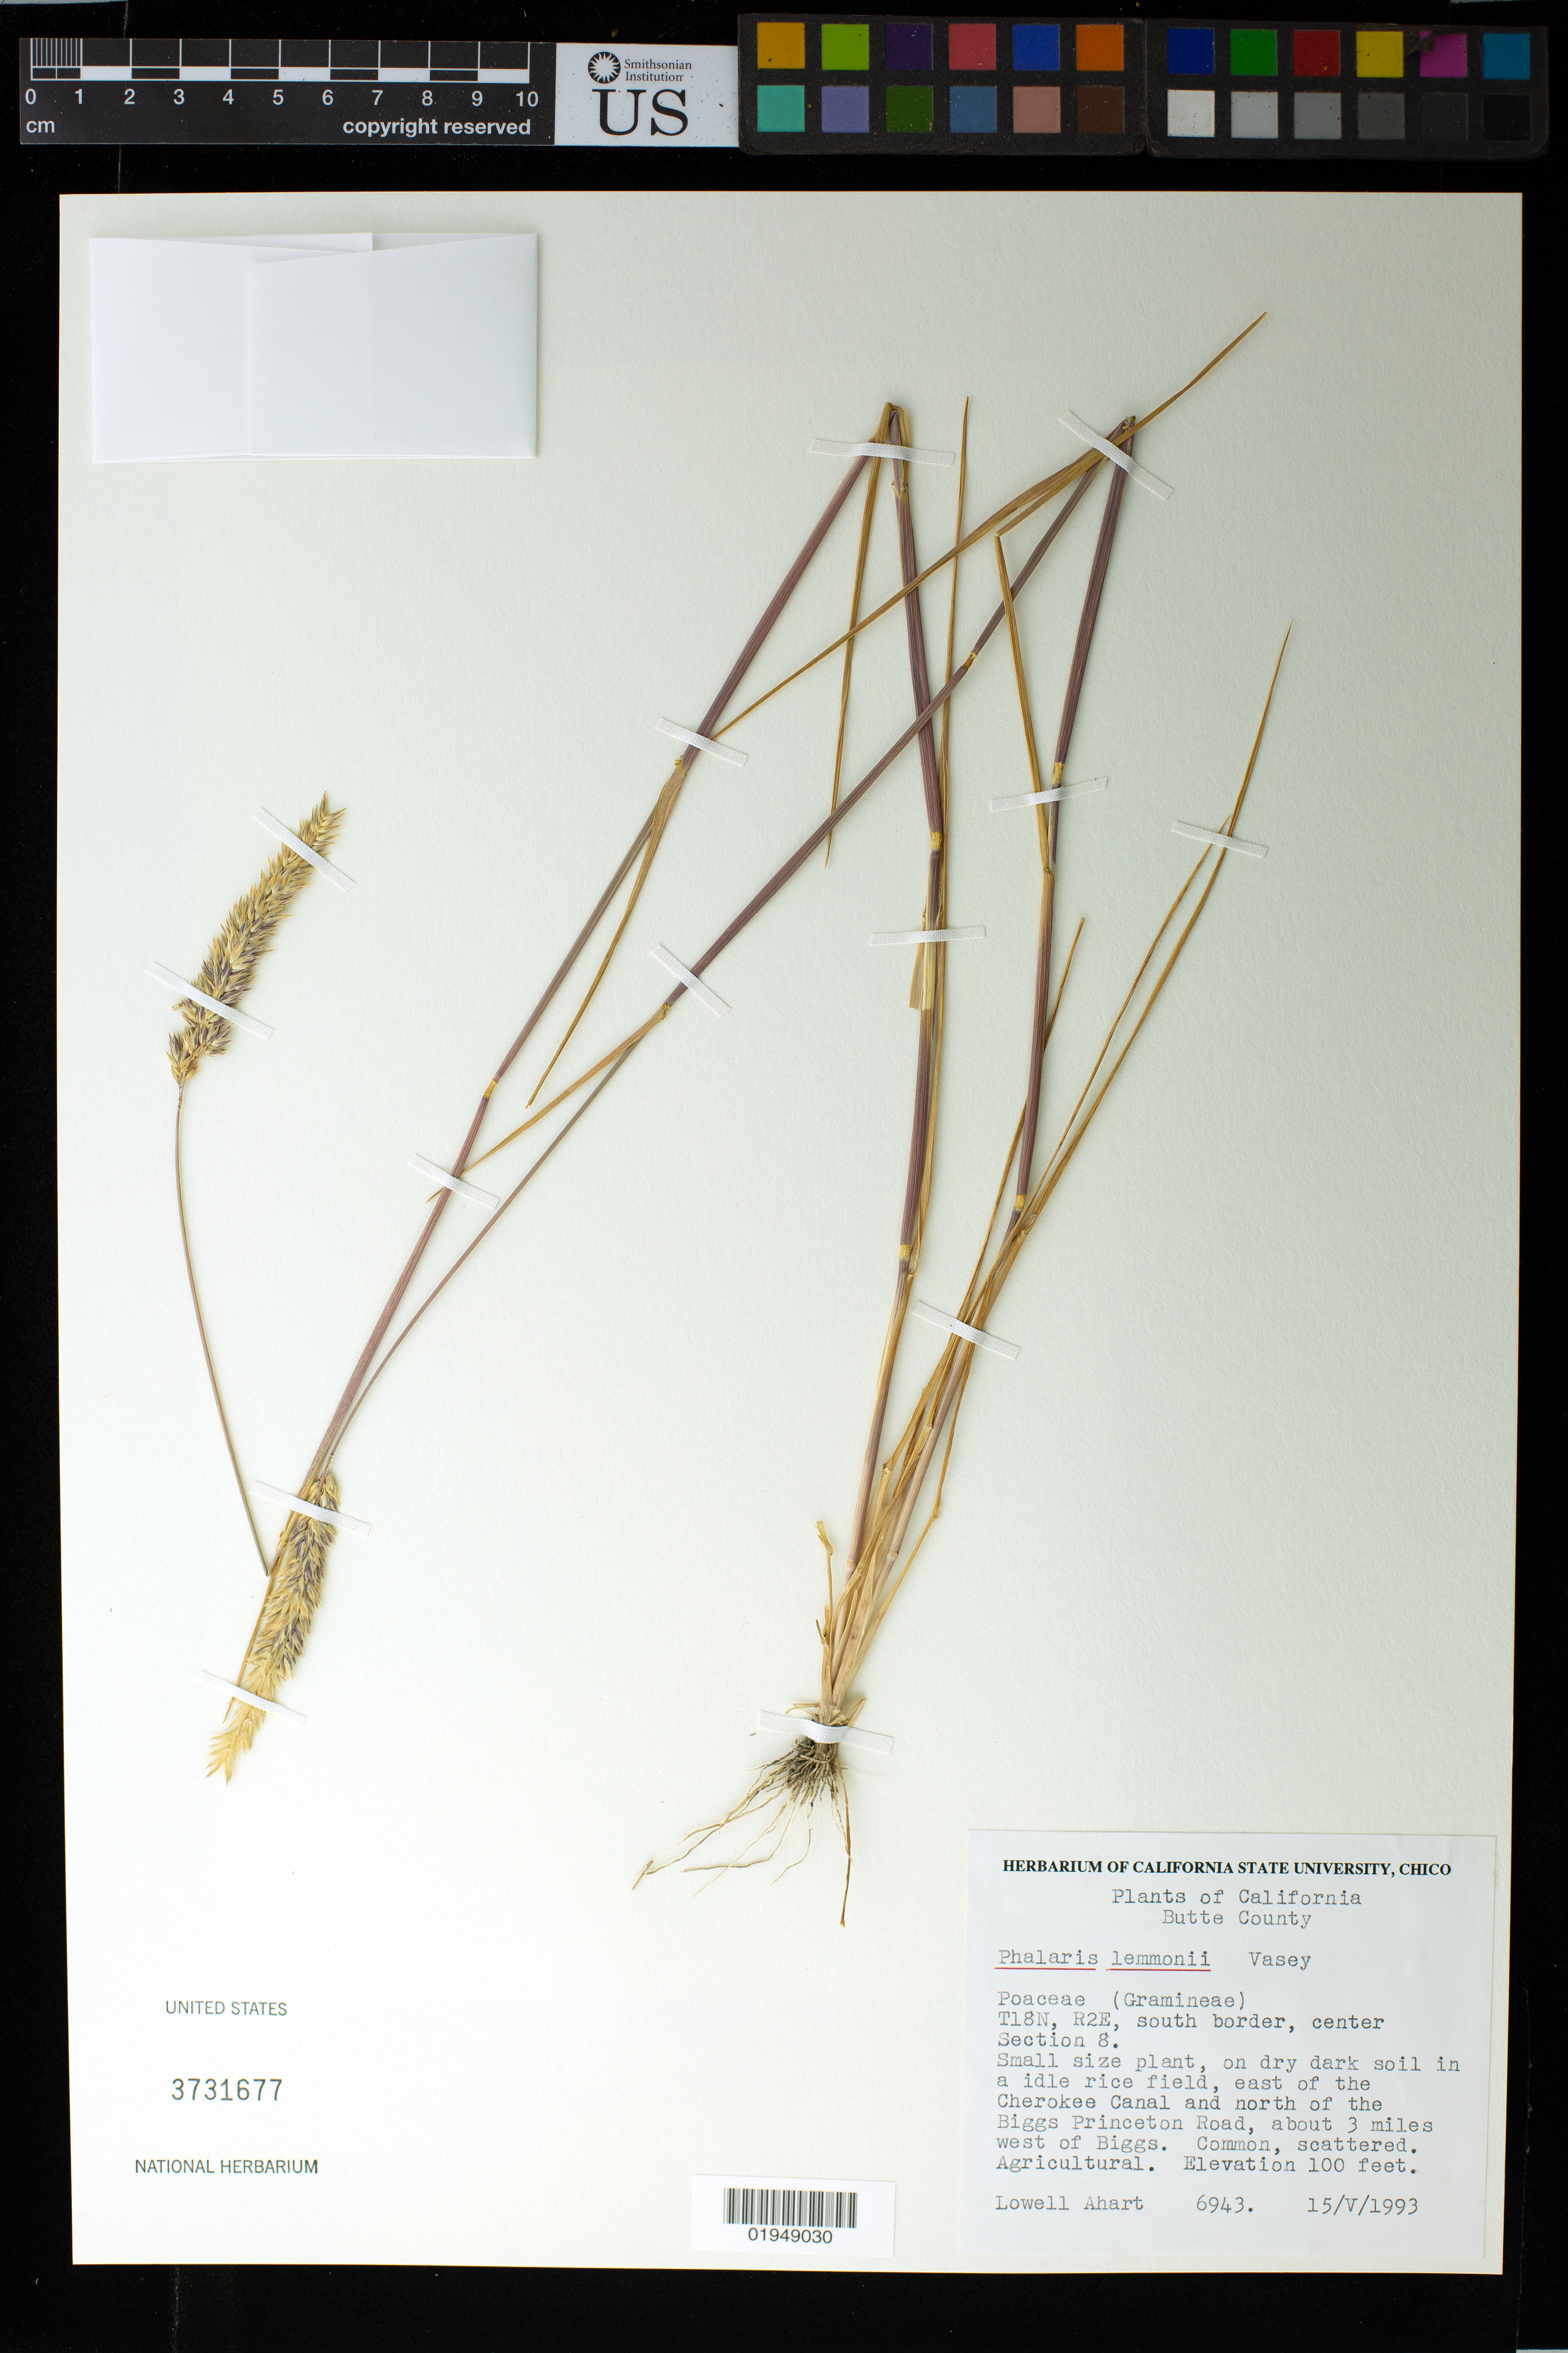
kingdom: Plantae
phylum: Tracheophyta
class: Liliopsida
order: Poales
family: Poaceae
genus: Phalaris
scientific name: Phalaris lemmonii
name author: Vasey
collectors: L. Ahart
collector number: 6943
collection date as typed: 15/V/1993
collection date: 1993-05-15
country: United States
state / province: California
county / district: Butte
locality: In a idle rice field, east of the Cherokee Canal and north of the Biggs Princeton Road, about 3 miles west of Biggs. T18N, R2E, south border, center Section 8.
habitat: agricultural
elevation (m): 30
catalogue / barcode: US 3731677